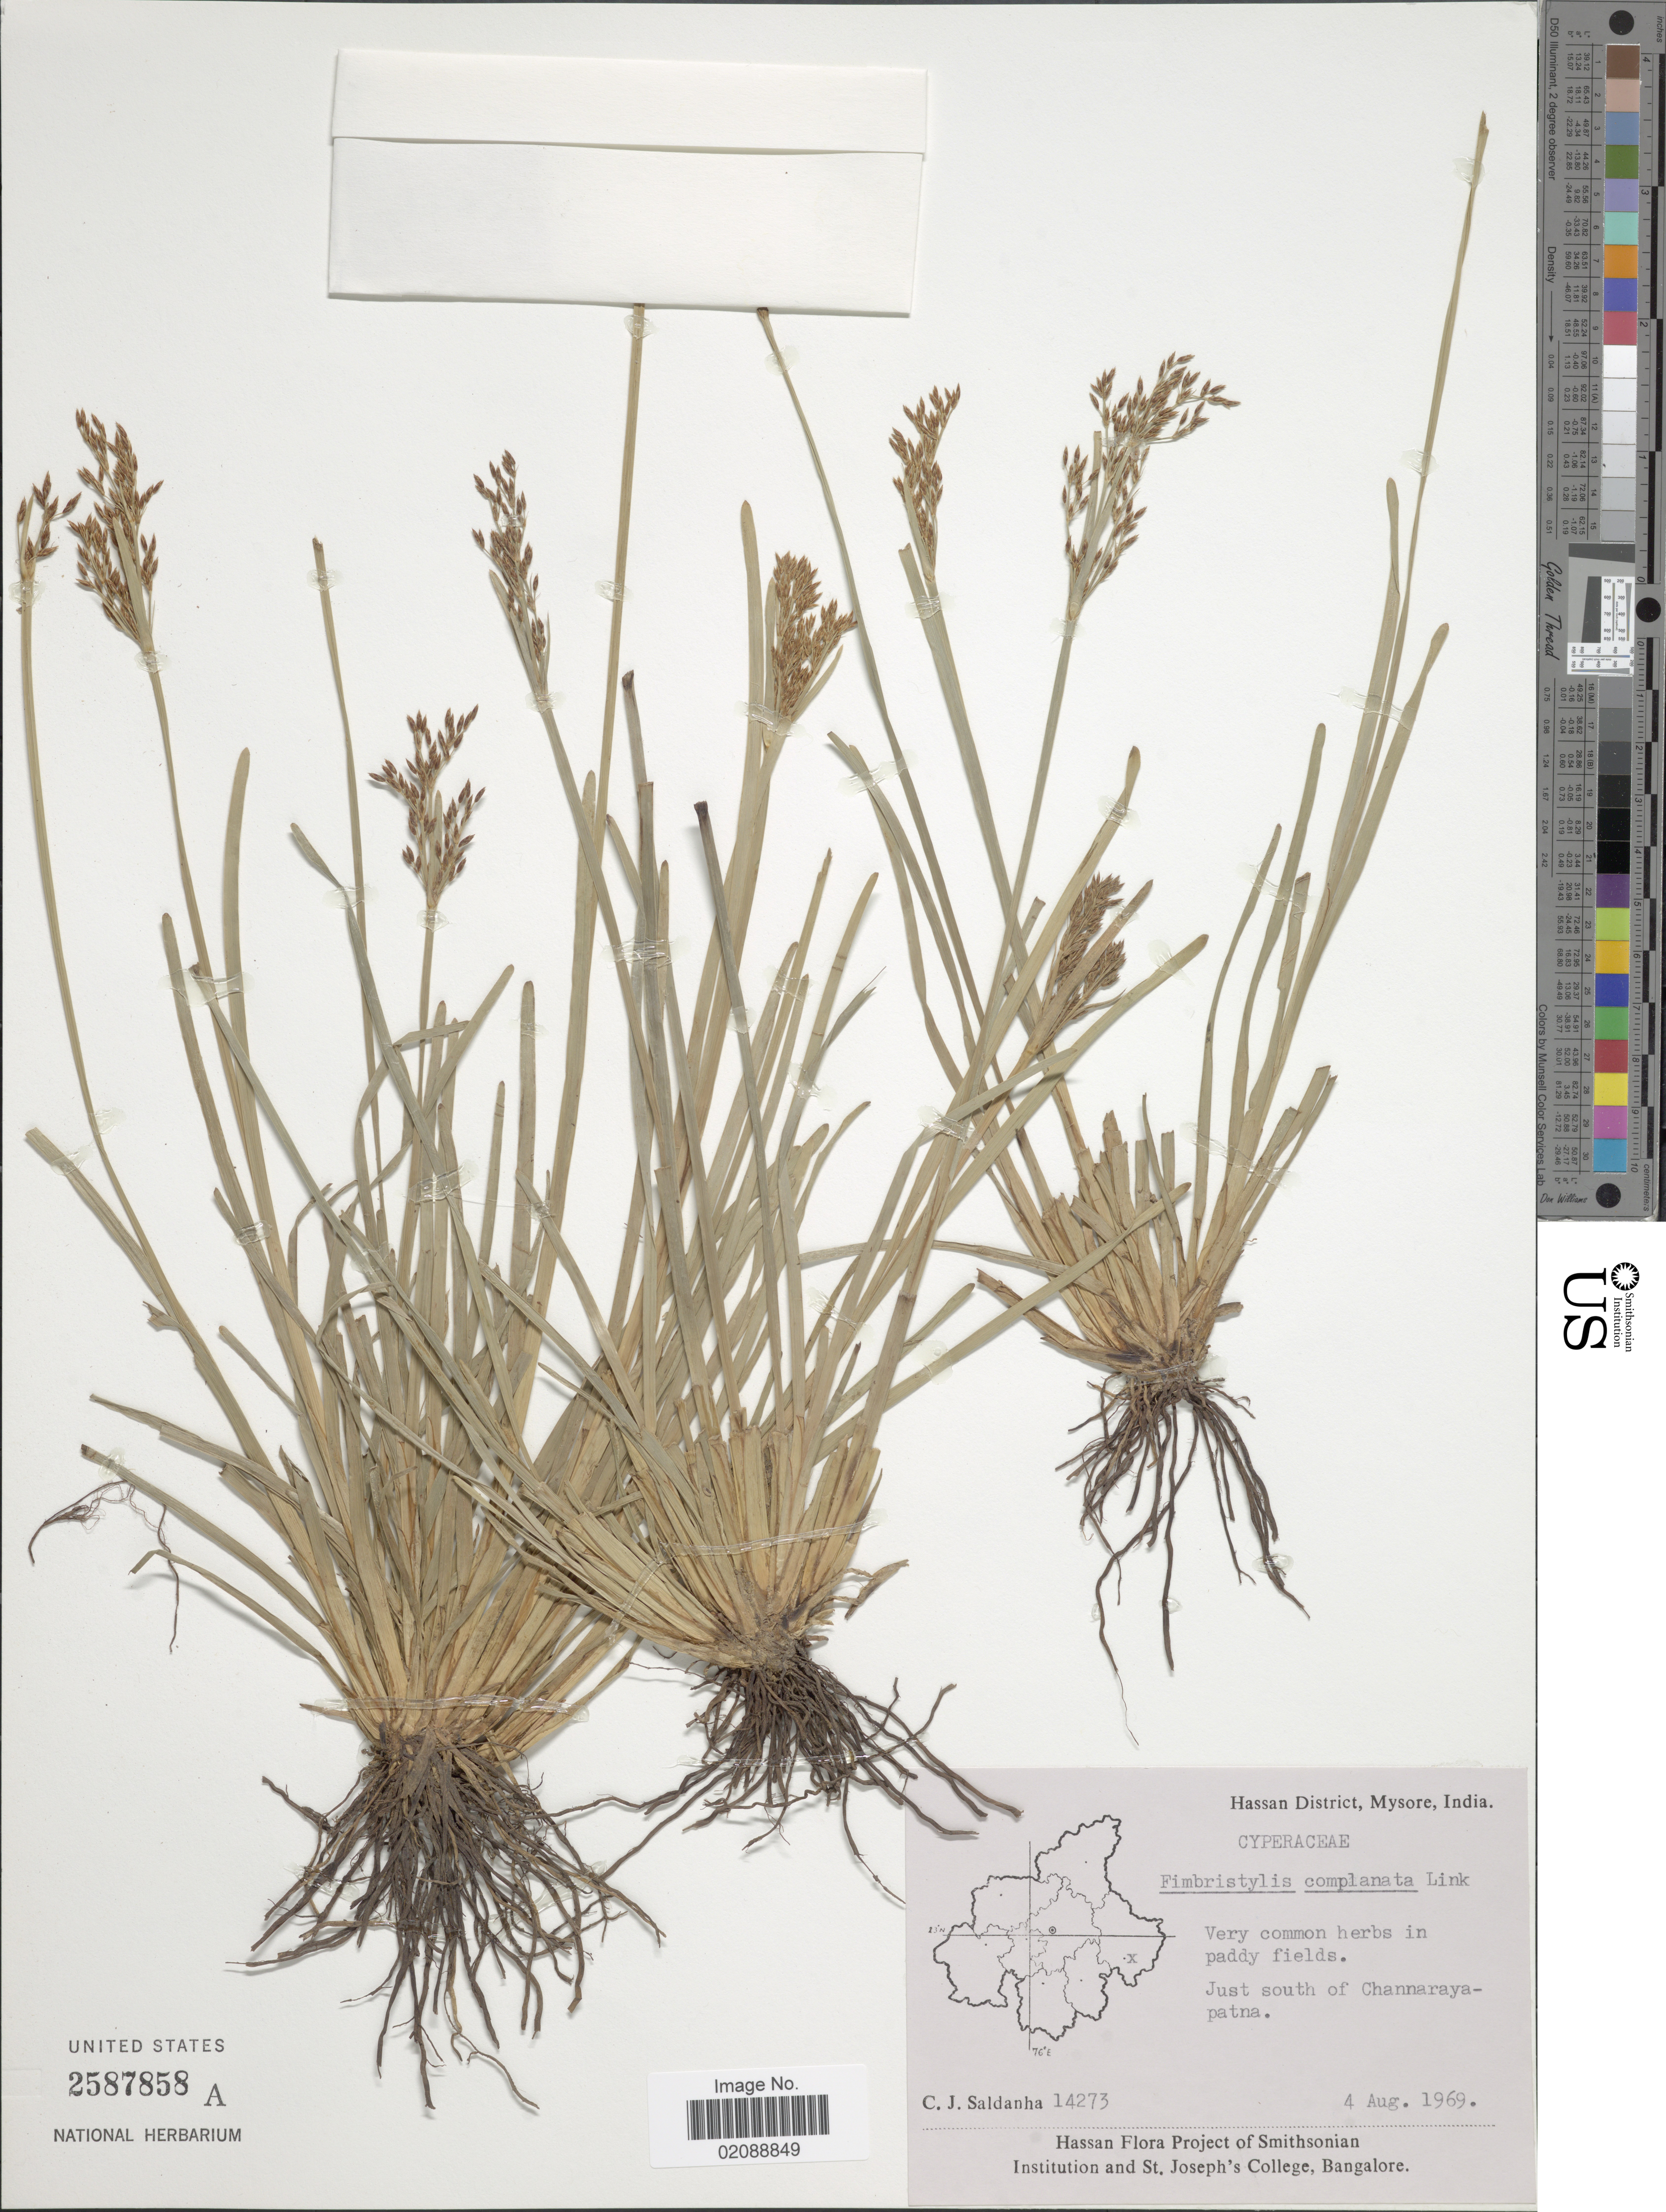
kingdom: Plantae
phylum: Tracheophyta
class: Liliopsida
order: Poales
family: Cyperaceae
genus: Fimbristylis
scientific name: Fimbristylis complanata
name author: (Retz.) Link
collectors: C. J. Saldanha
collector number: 14273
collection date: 1969-08-04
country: India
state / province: Karnataka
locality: Hassan District, Mysore, very common in paddy fields, just south of Channaraya-patna.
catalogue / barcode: US 2587858A